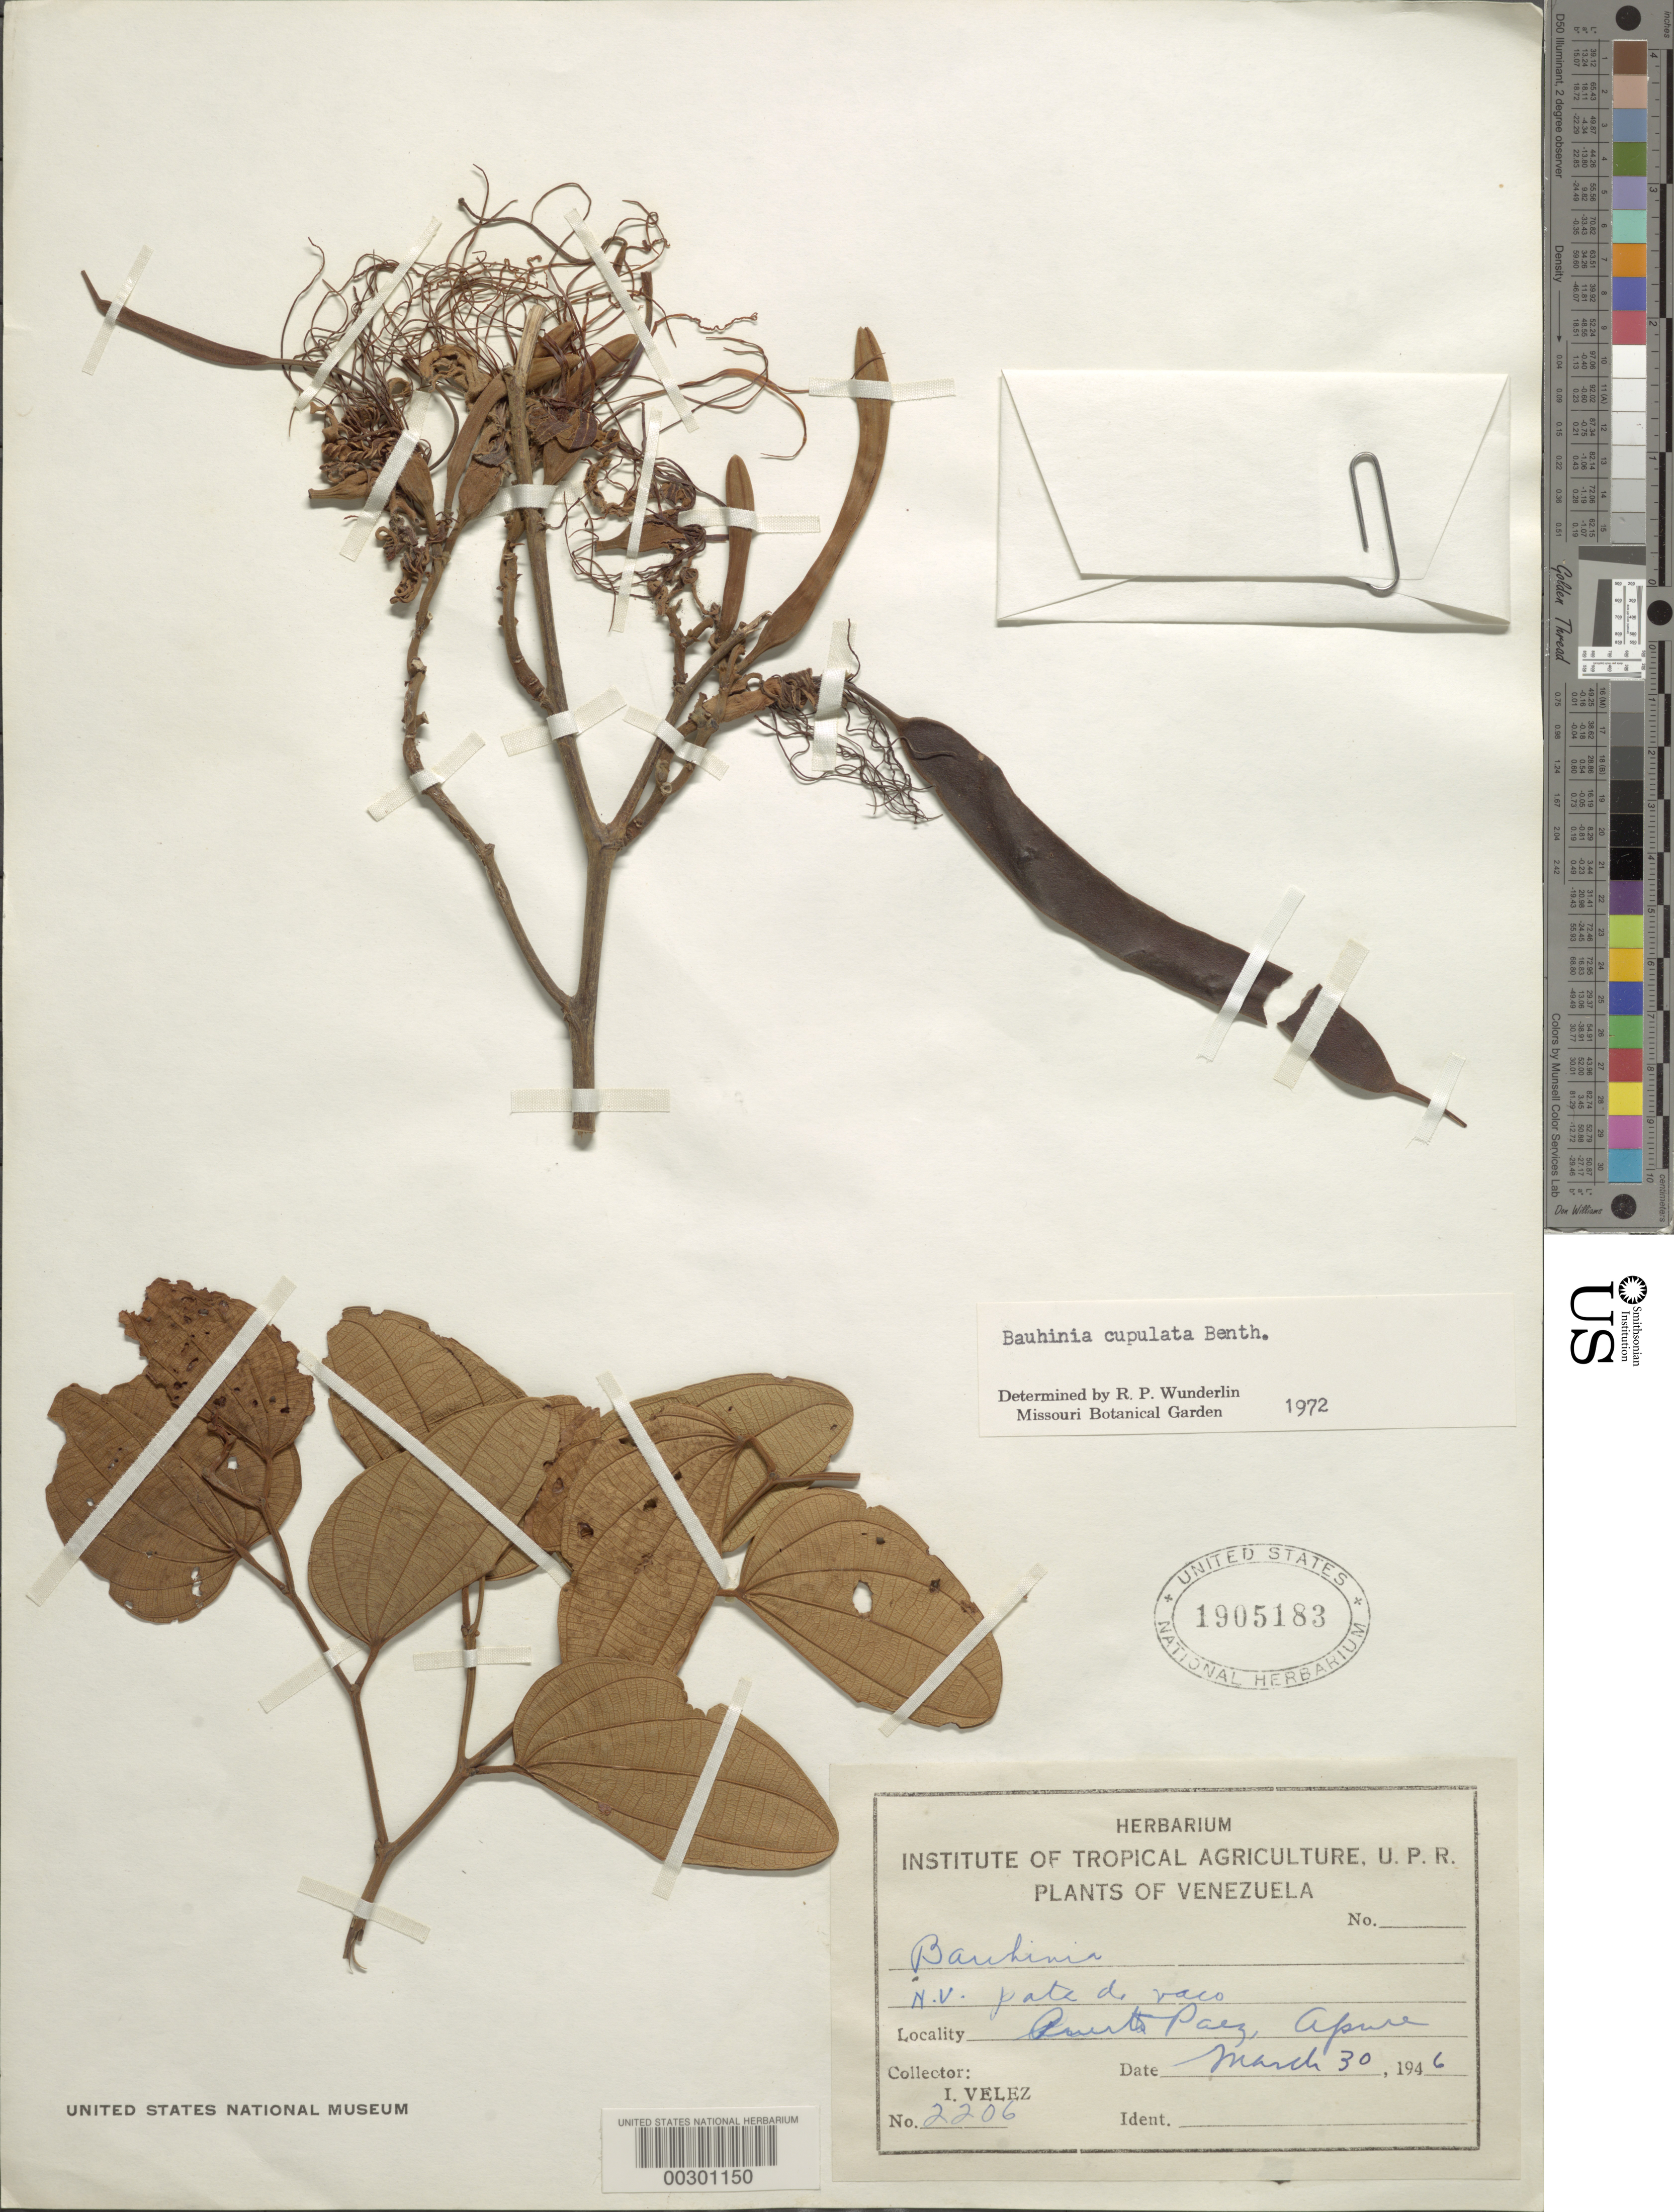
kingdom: Plantae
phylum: Tracheophyta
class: Magnoliopsida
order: Fabales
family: Fabaceae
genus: Bauhinia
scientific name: Bauhinia cupulata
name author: Benth.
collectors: I. Velez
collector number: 2206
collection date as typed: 30 Mar 1946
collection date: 1946-03-30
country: Venezuela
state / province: Apure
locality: Puerto paez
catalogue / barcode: US 1905183